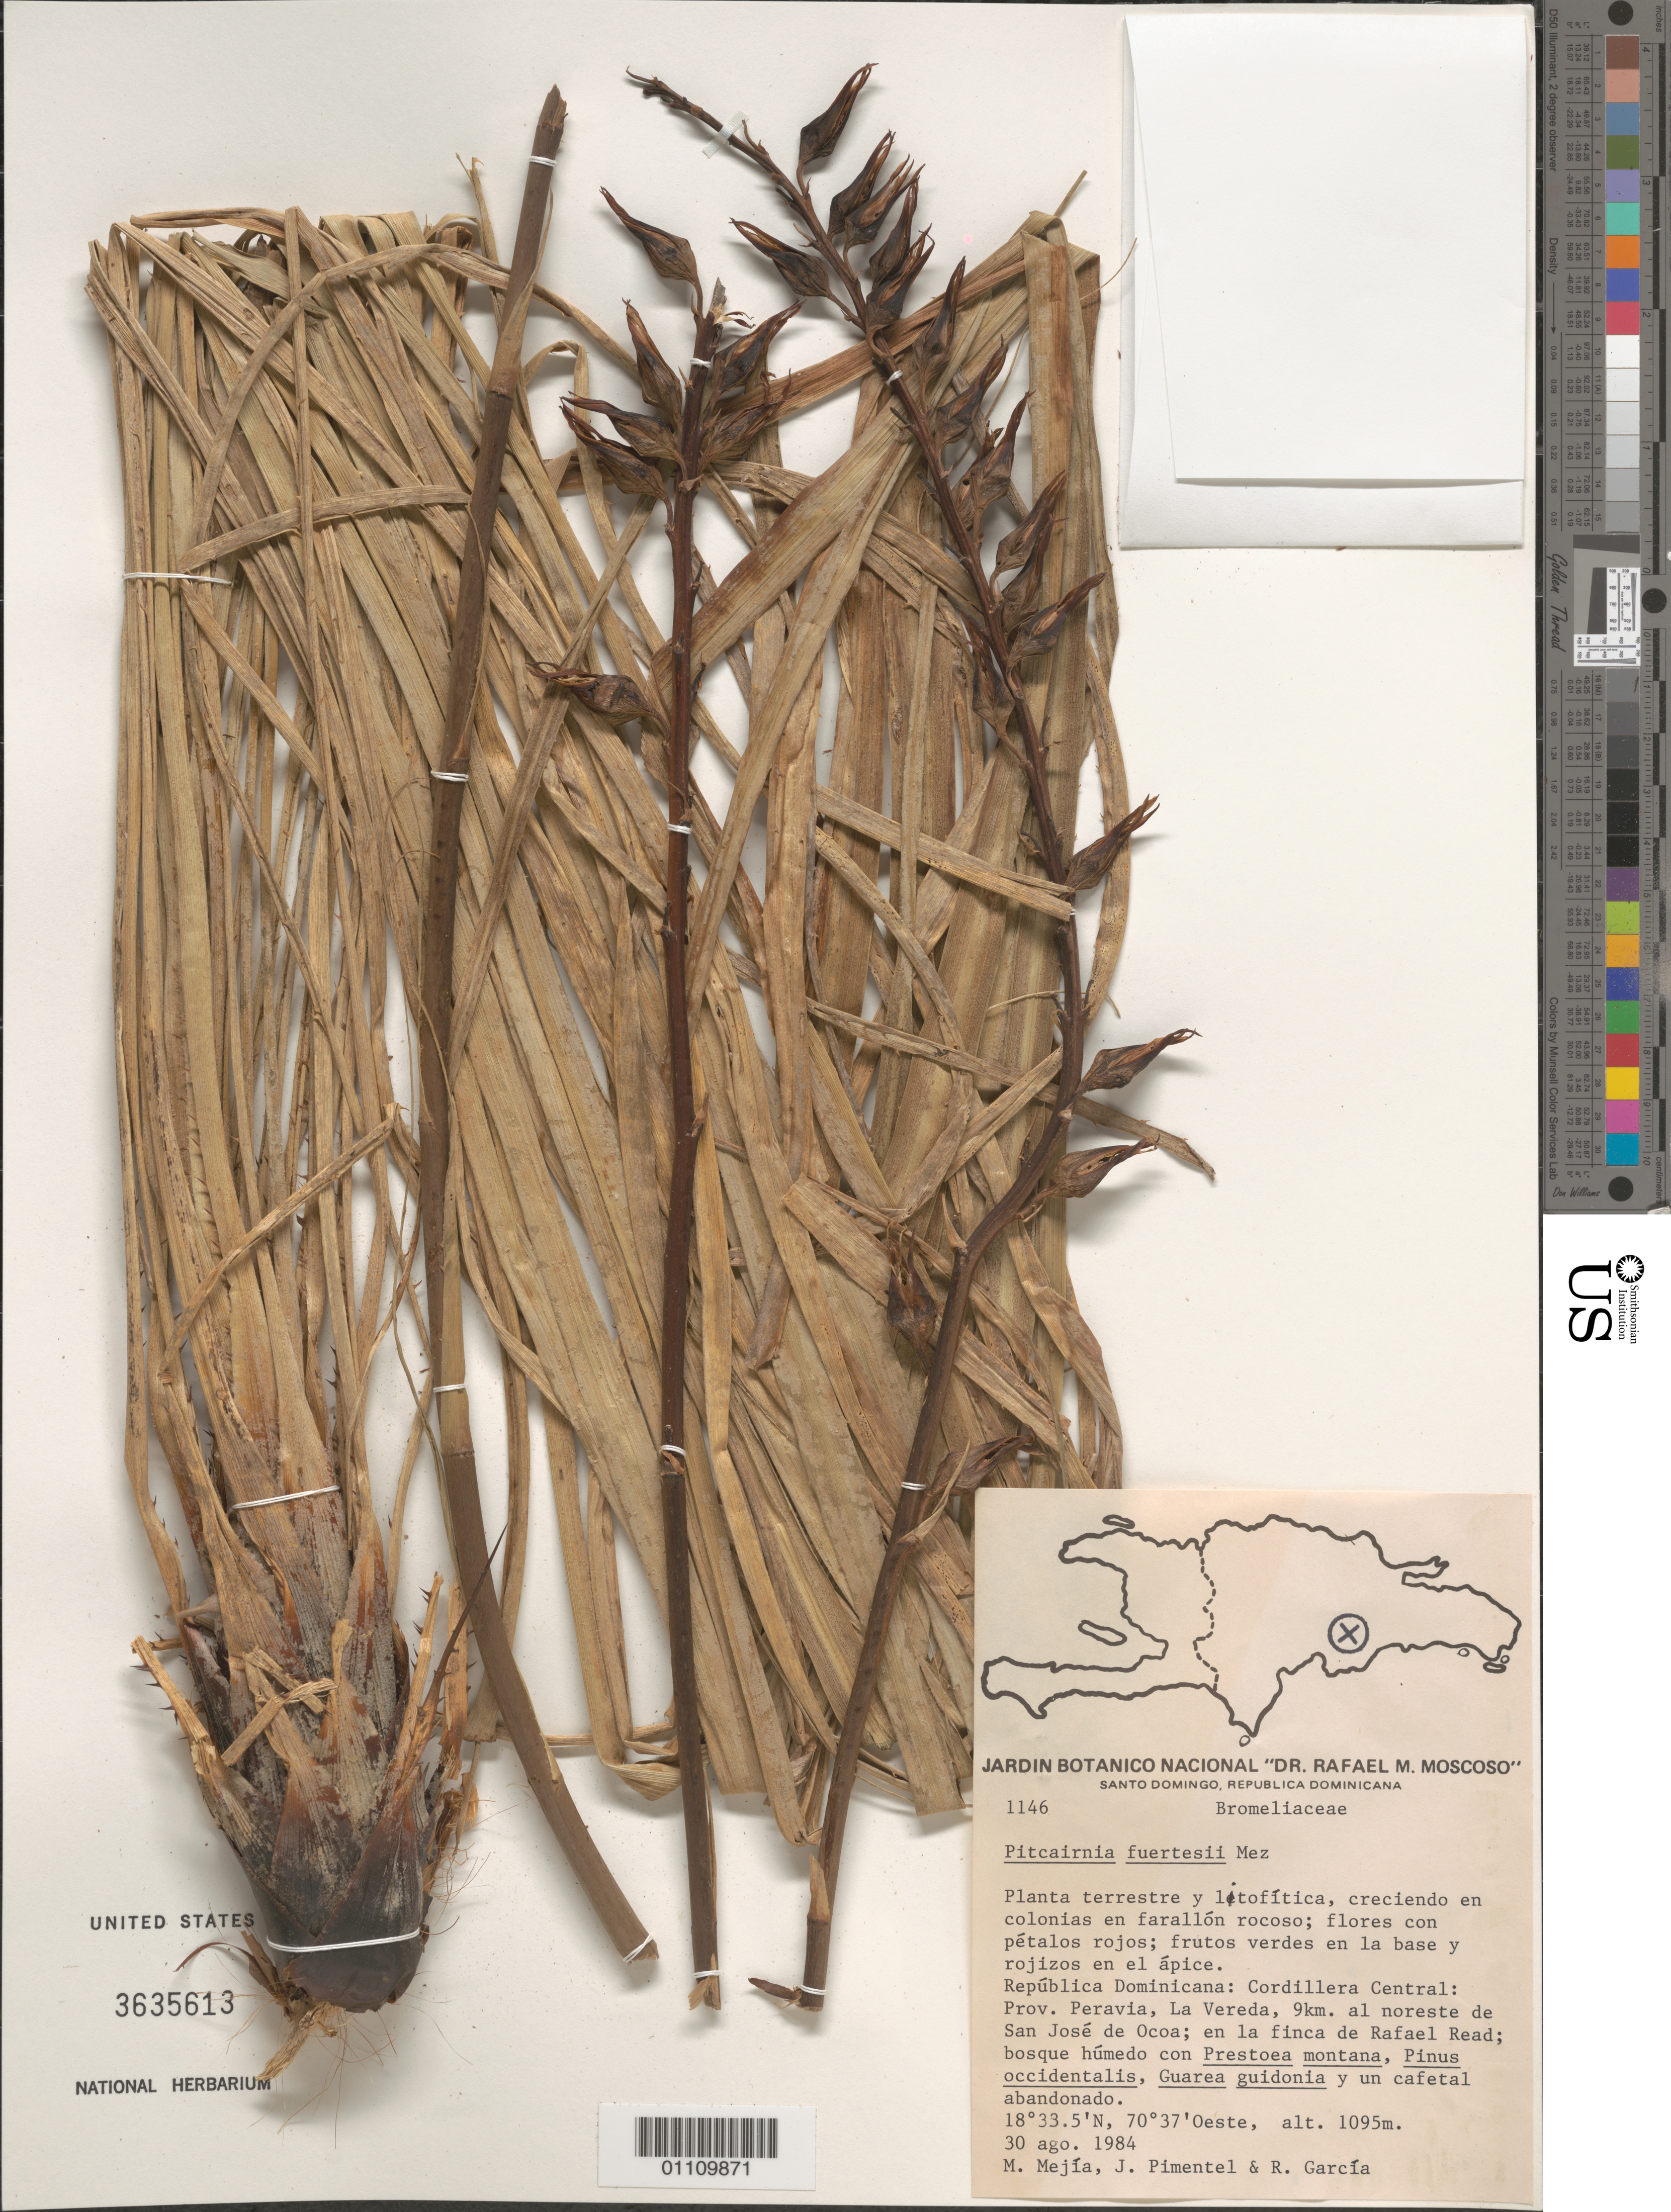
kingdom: Plantae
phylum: Tracheophyta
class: Liliopsida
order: Poales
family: Bromeliaceae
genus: Pitcairnia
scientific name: Pitcairnia fuertesii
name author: Mez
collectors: M. Mejia, J. Pimentel & R. G. García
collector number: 1146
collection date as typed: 20 Aug 1984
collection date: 1984-08-20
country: Dominican Republic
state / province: Peravia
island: Hispaniola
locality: Cordillera Central, La Vereda, 9 km al noreste de San José de Ocoa; en la finca de Rafael Read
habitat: Bosque húmedo con Prestoea montana, Pinus occidentalis, Guarea guidonia y un cafetal abandonado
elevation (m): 1095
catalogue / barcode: US 3635613